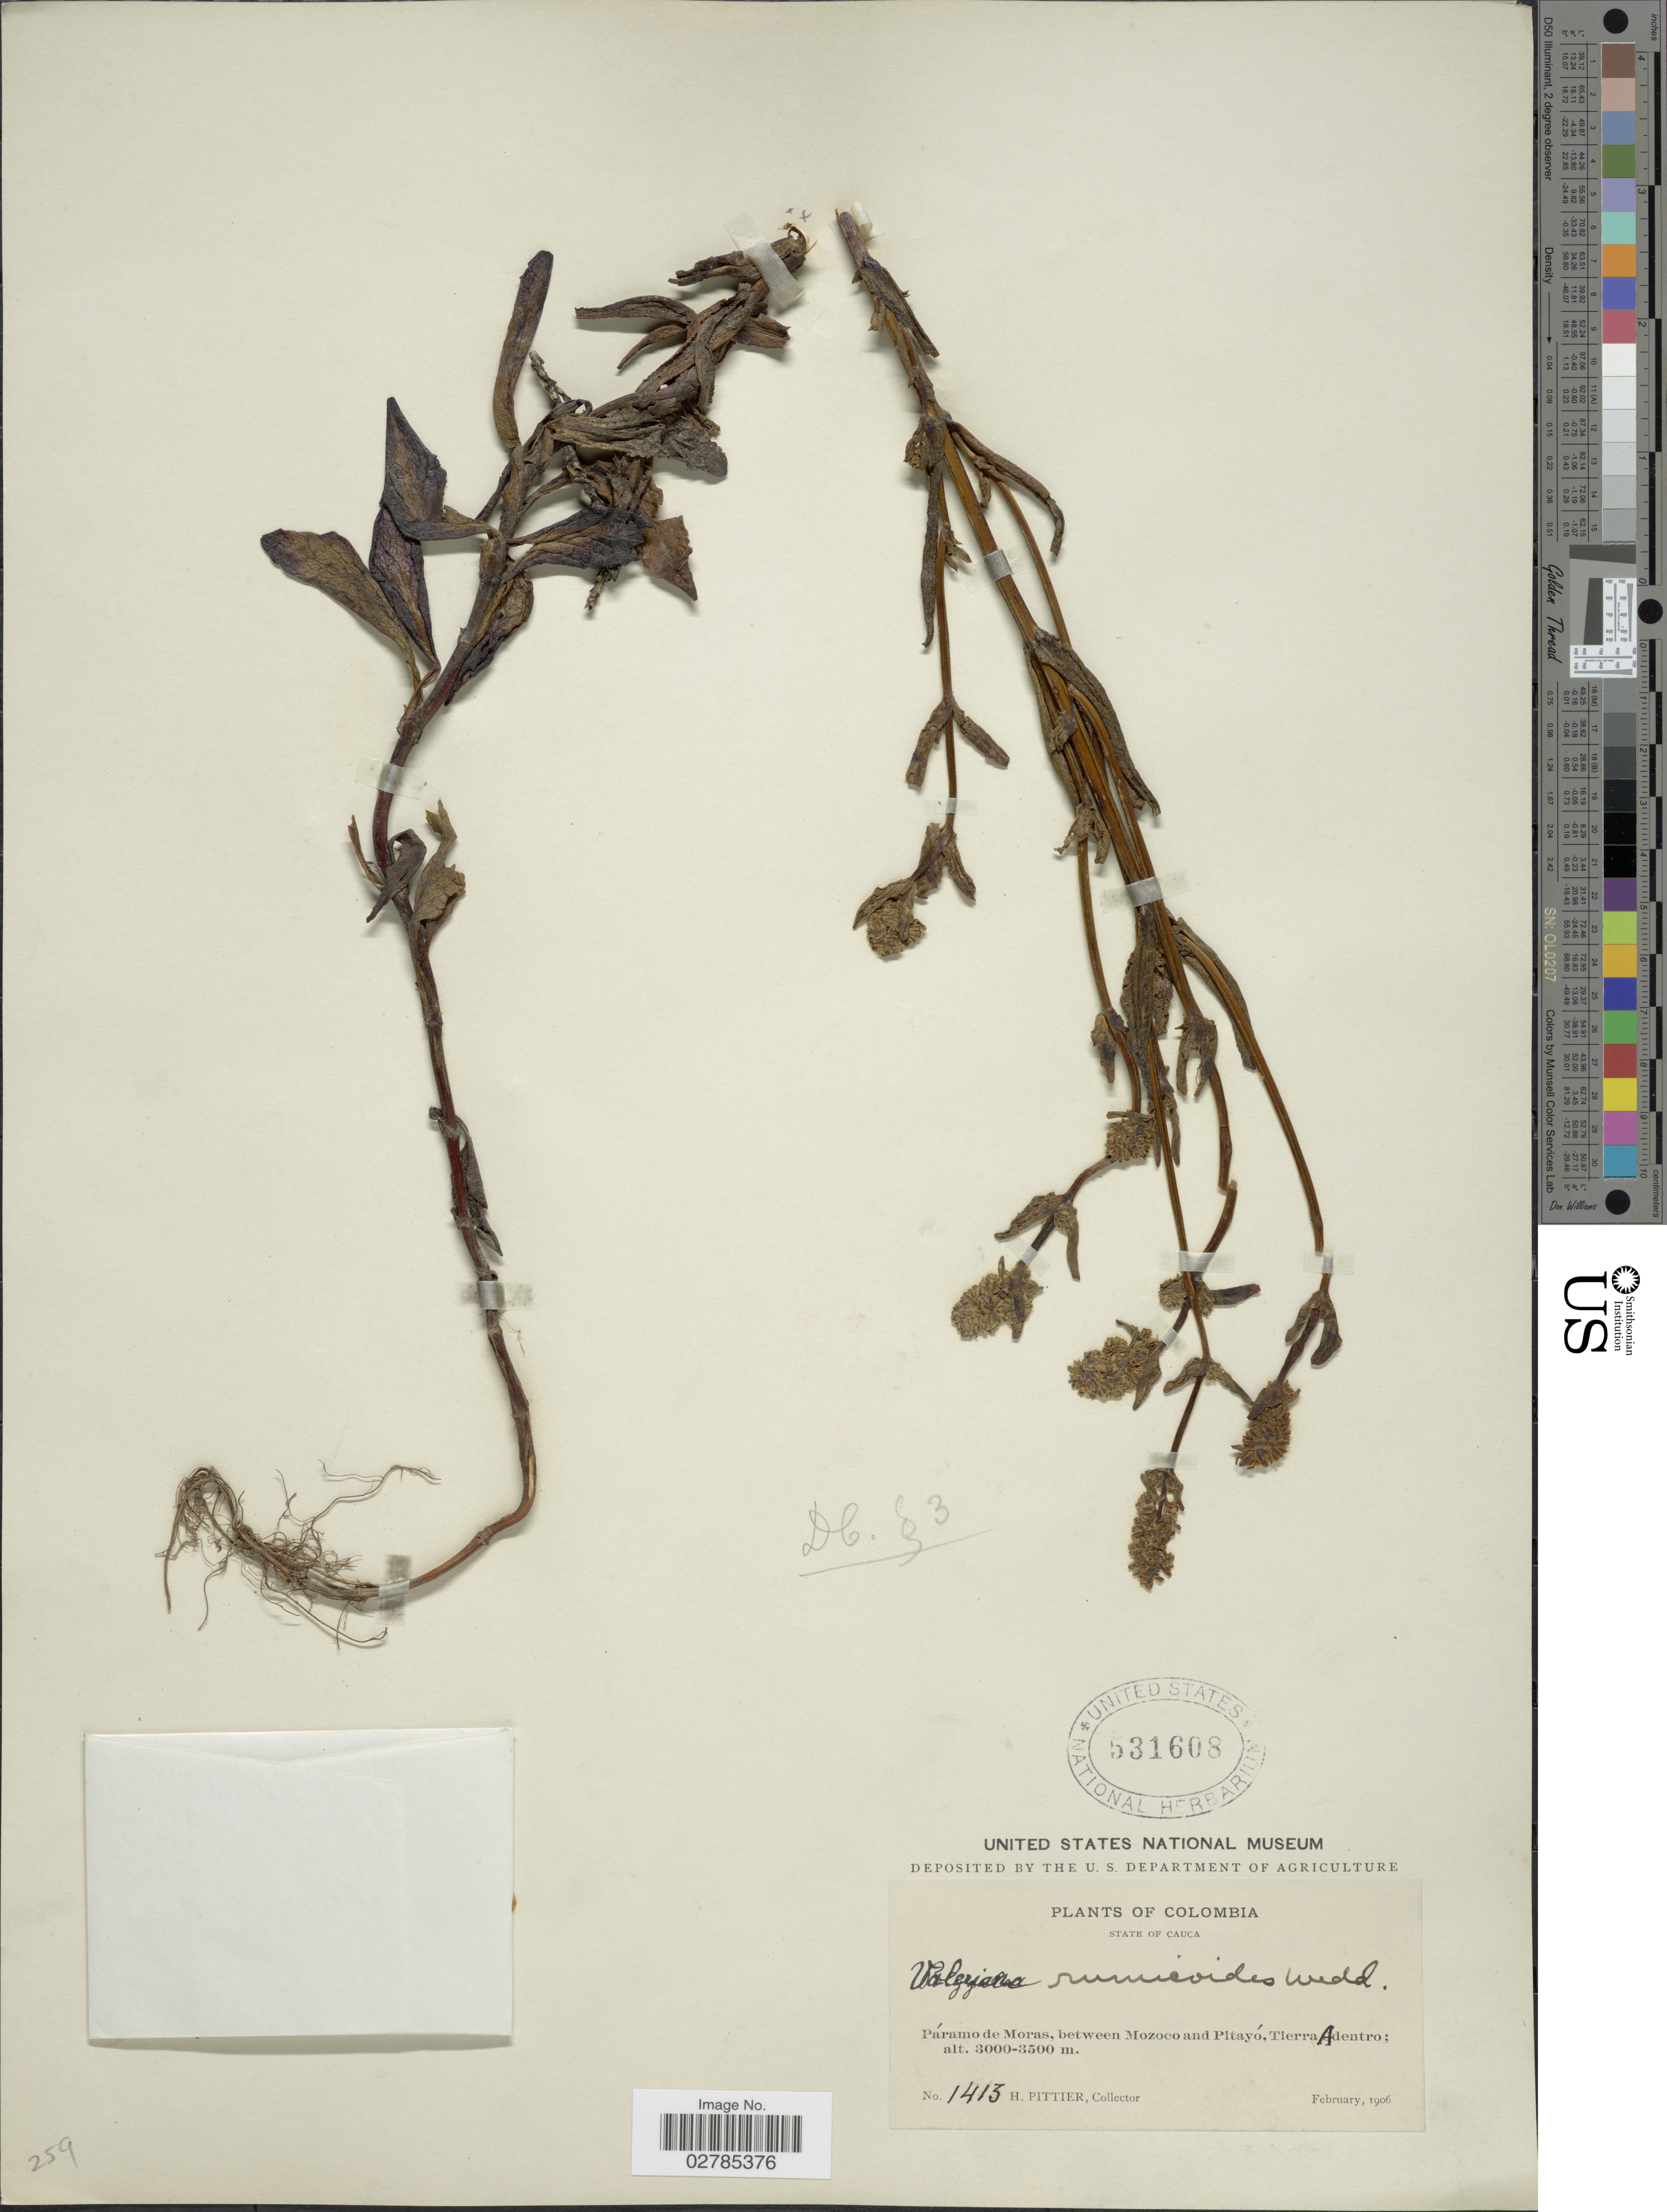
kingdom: Plantae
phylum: Tracheophyta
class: Magnoliopsida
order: Dipsacales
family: Caprifoliaceae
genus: Valeriana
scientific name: Valeriana rumicoides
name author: Wedd.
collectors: H. F. Pittier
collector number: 1413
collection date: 1906-02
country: Colombia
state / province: Cauca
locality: Páramo de Moras, between Mozoco and Pitayó, Tierra Adentro.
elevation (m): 3000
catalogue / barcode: US 531608